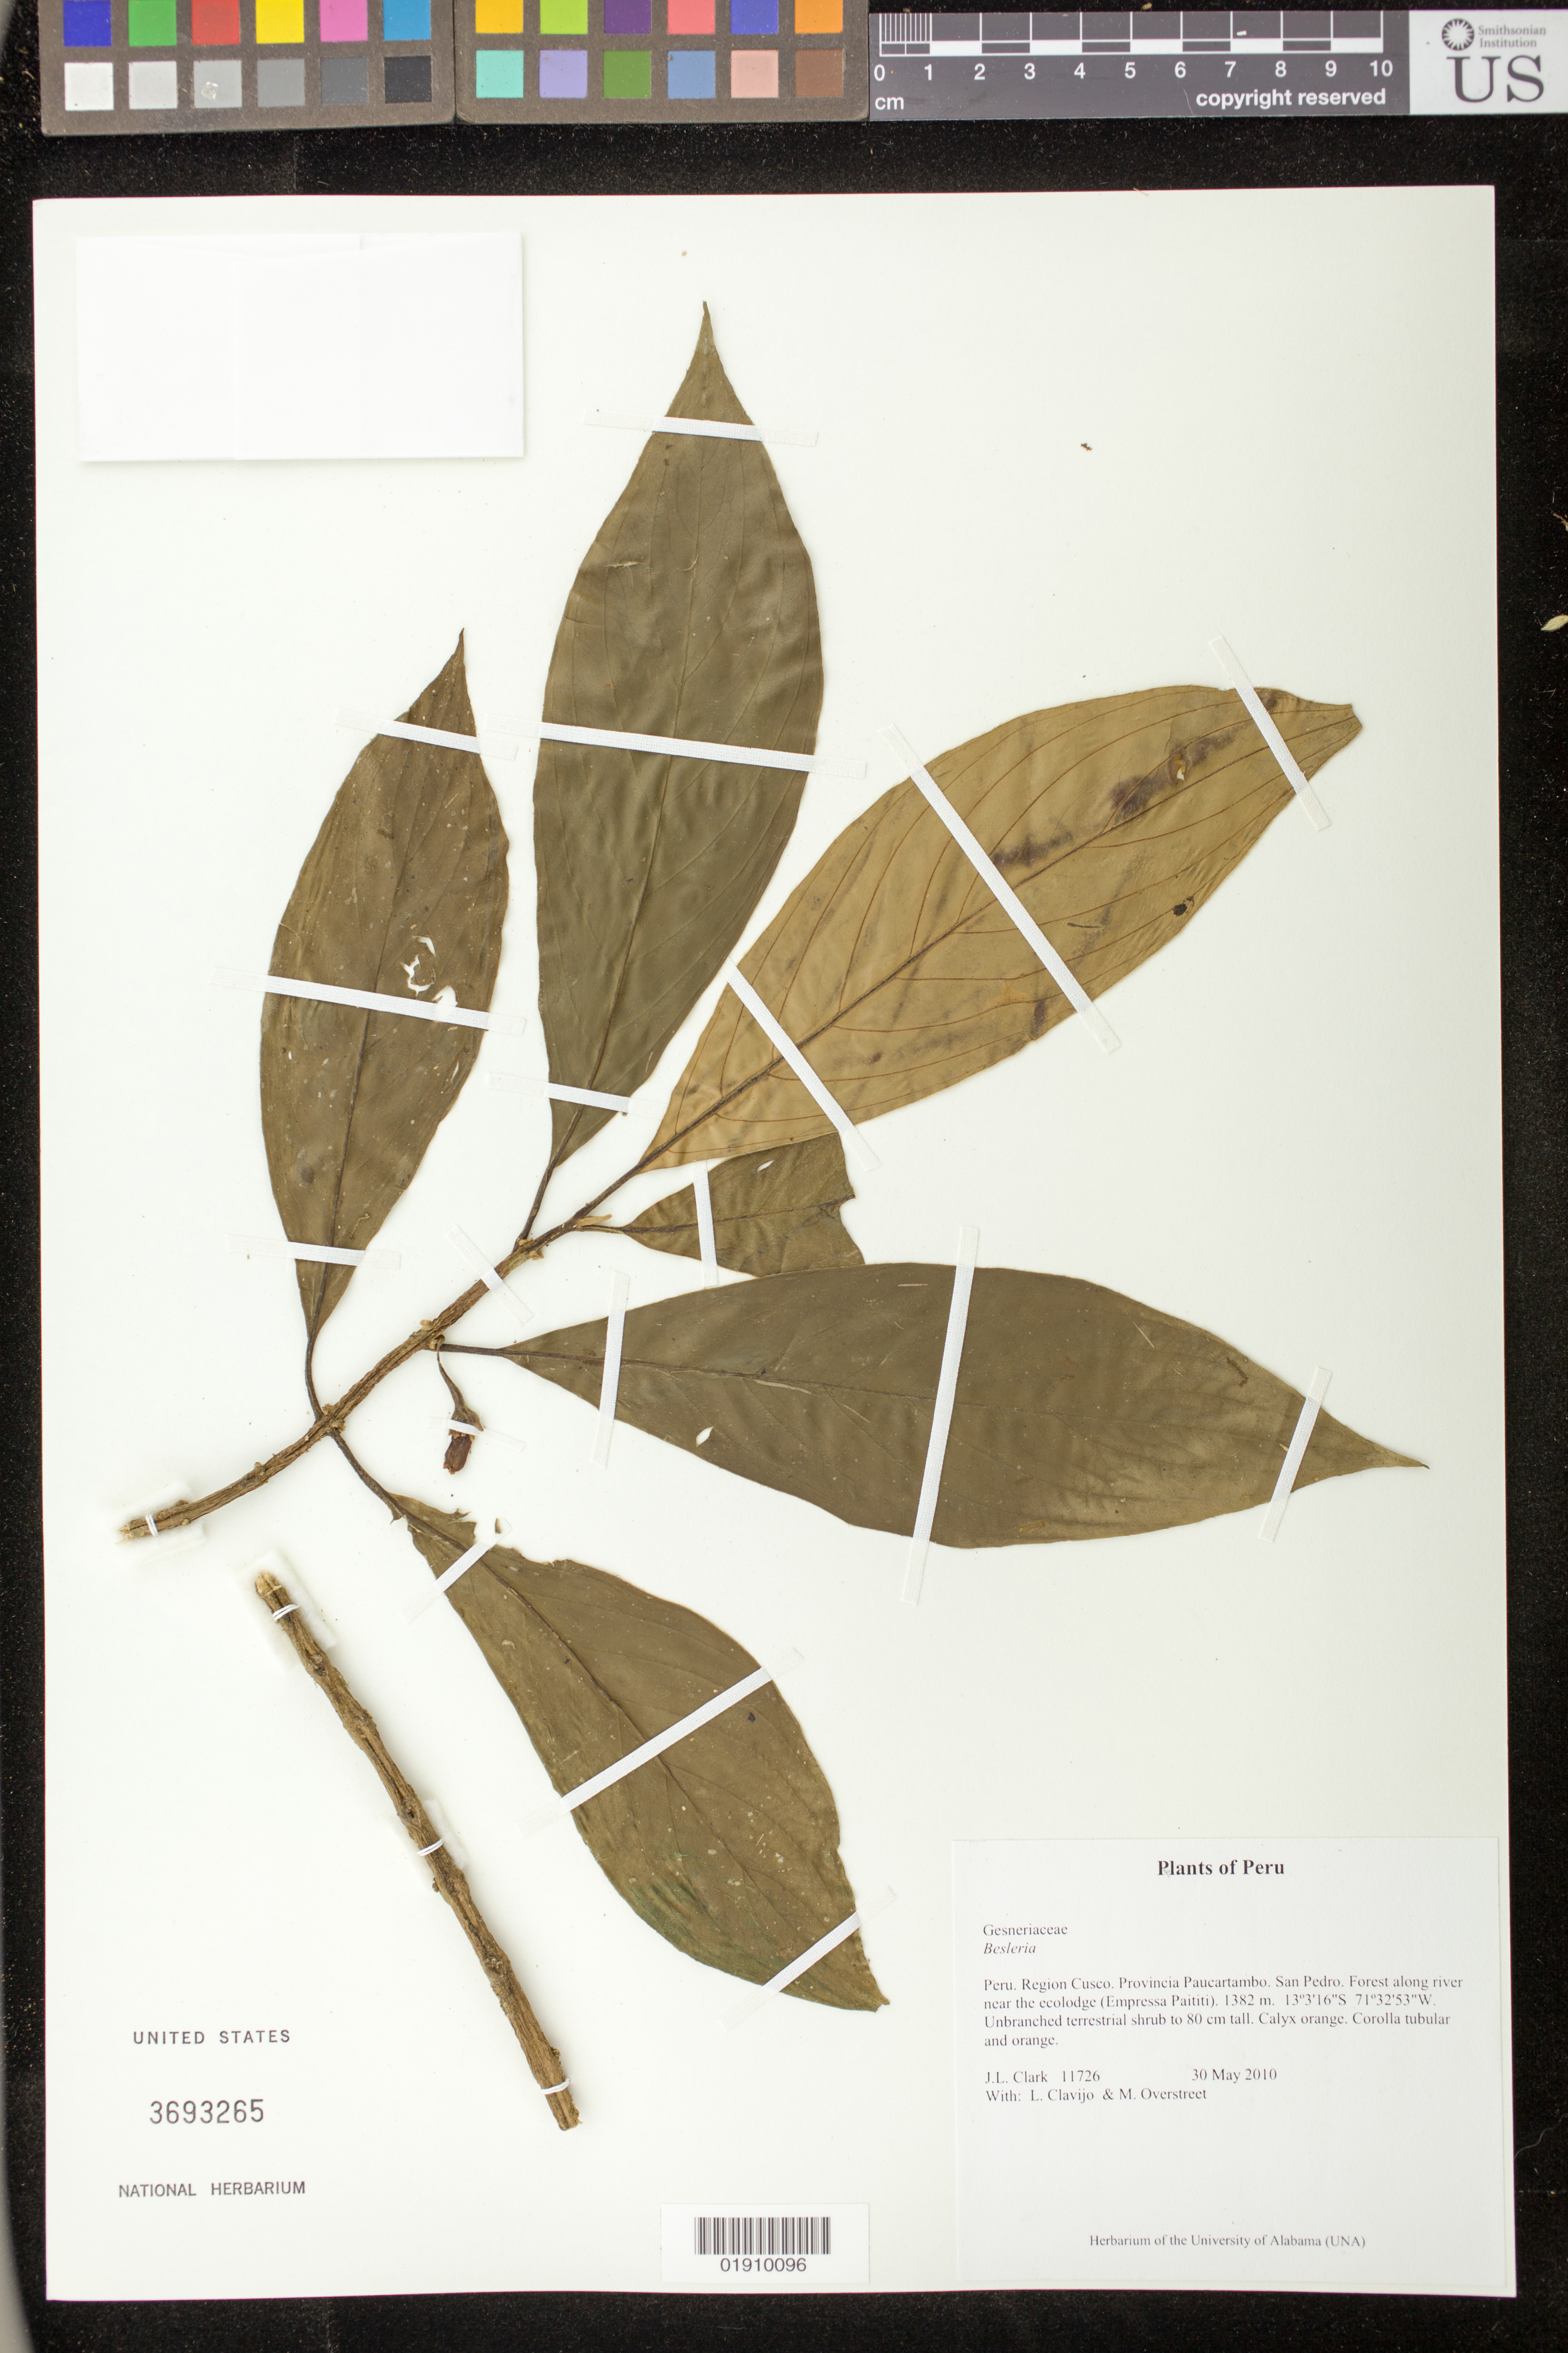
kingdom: Plantae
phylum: Tracheophyta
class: Magnoliopsida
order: Lamiales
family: Gesneriaceae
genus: Besleria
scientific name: Besleria sp.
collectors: J. L. Clark, M. Overstreet & L. Clavijo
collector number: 11726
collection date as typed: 30 May 2010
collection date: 2010-05-30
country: Peru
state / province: Cusco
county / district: Paucartambo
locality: San Pedro. Forest along river near the ecolodge (Empressa Paititi).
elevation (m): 1382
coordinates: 13 03 16 S, 71 32 53 W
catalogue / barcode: US 3693265